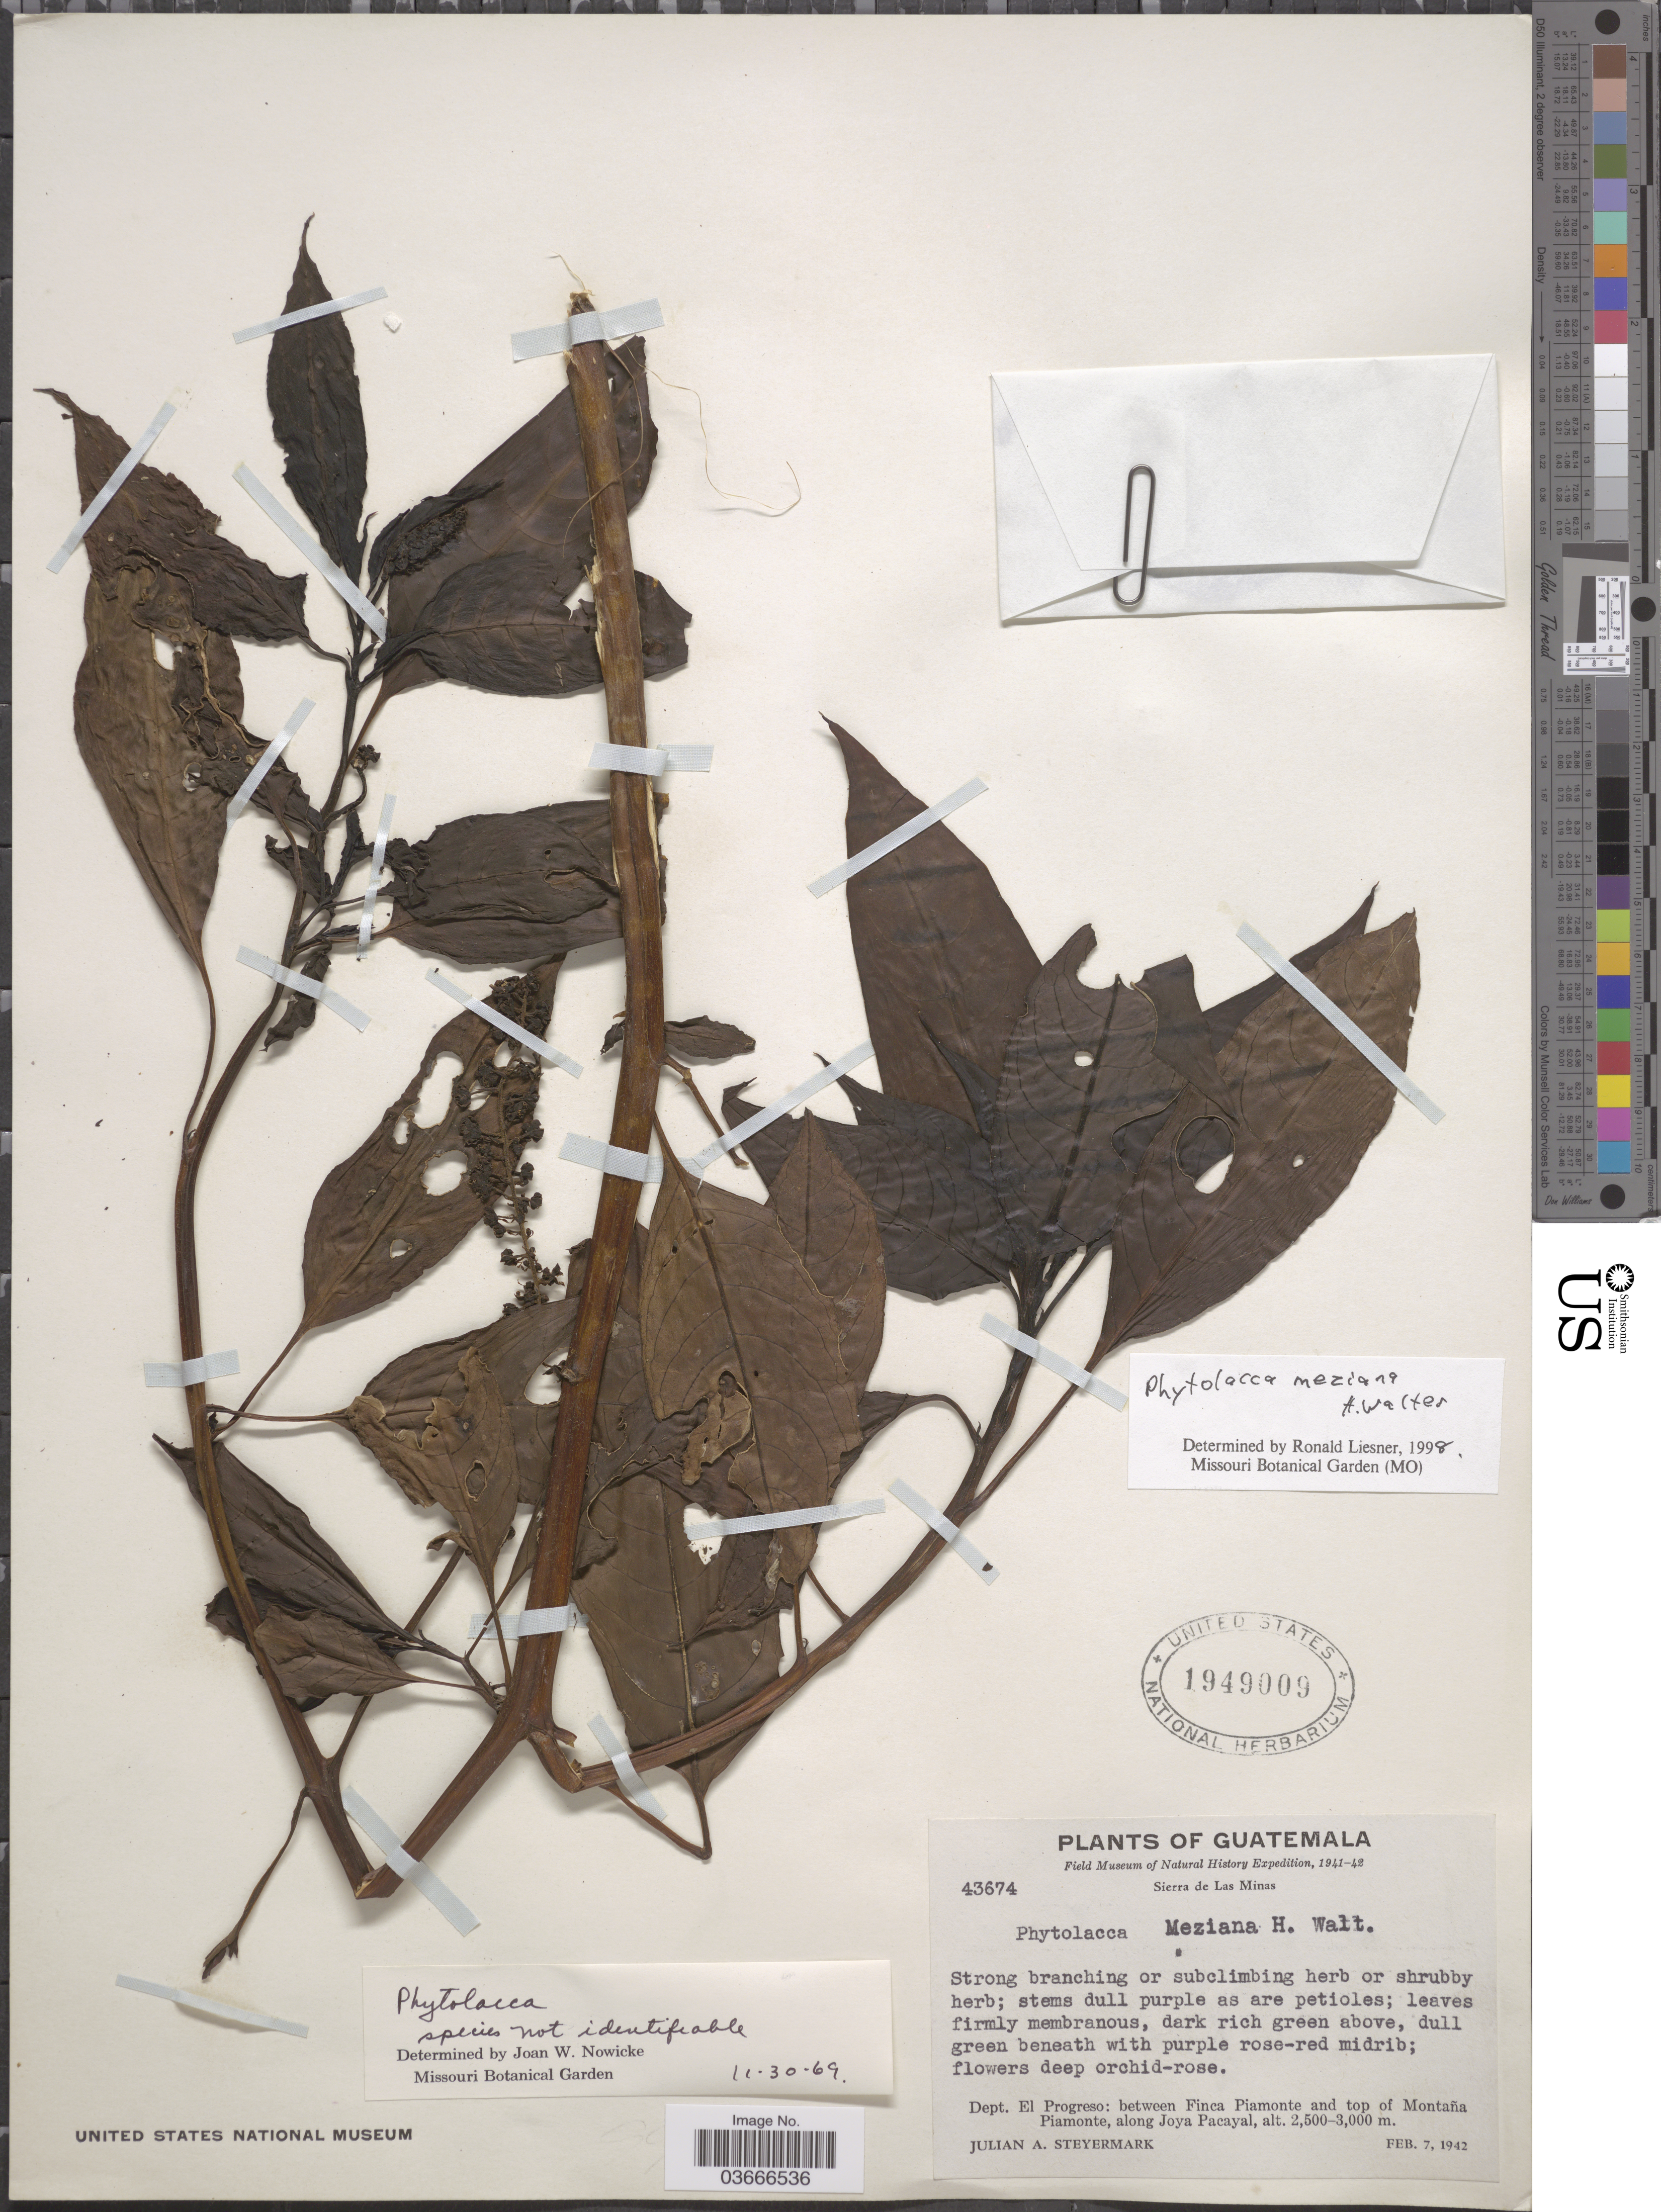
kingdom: Plantae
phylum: Tracheophyta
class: Magnoliopsida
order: Caryophyllales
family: Phytolaccaceae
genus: Phytolacca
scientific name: Phytolacca meziana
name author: H. Walter in Engl.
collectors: J. Steyermark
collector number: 43674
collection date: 1942-02-07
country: Guatemala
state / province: El Progreso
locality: Sierra de Las Minas. Dept. El Progreso: between Finca Piamonte and top of Montaña Piamonte, along Joya Pacayal.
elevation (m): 2500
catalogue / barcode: US 1949009